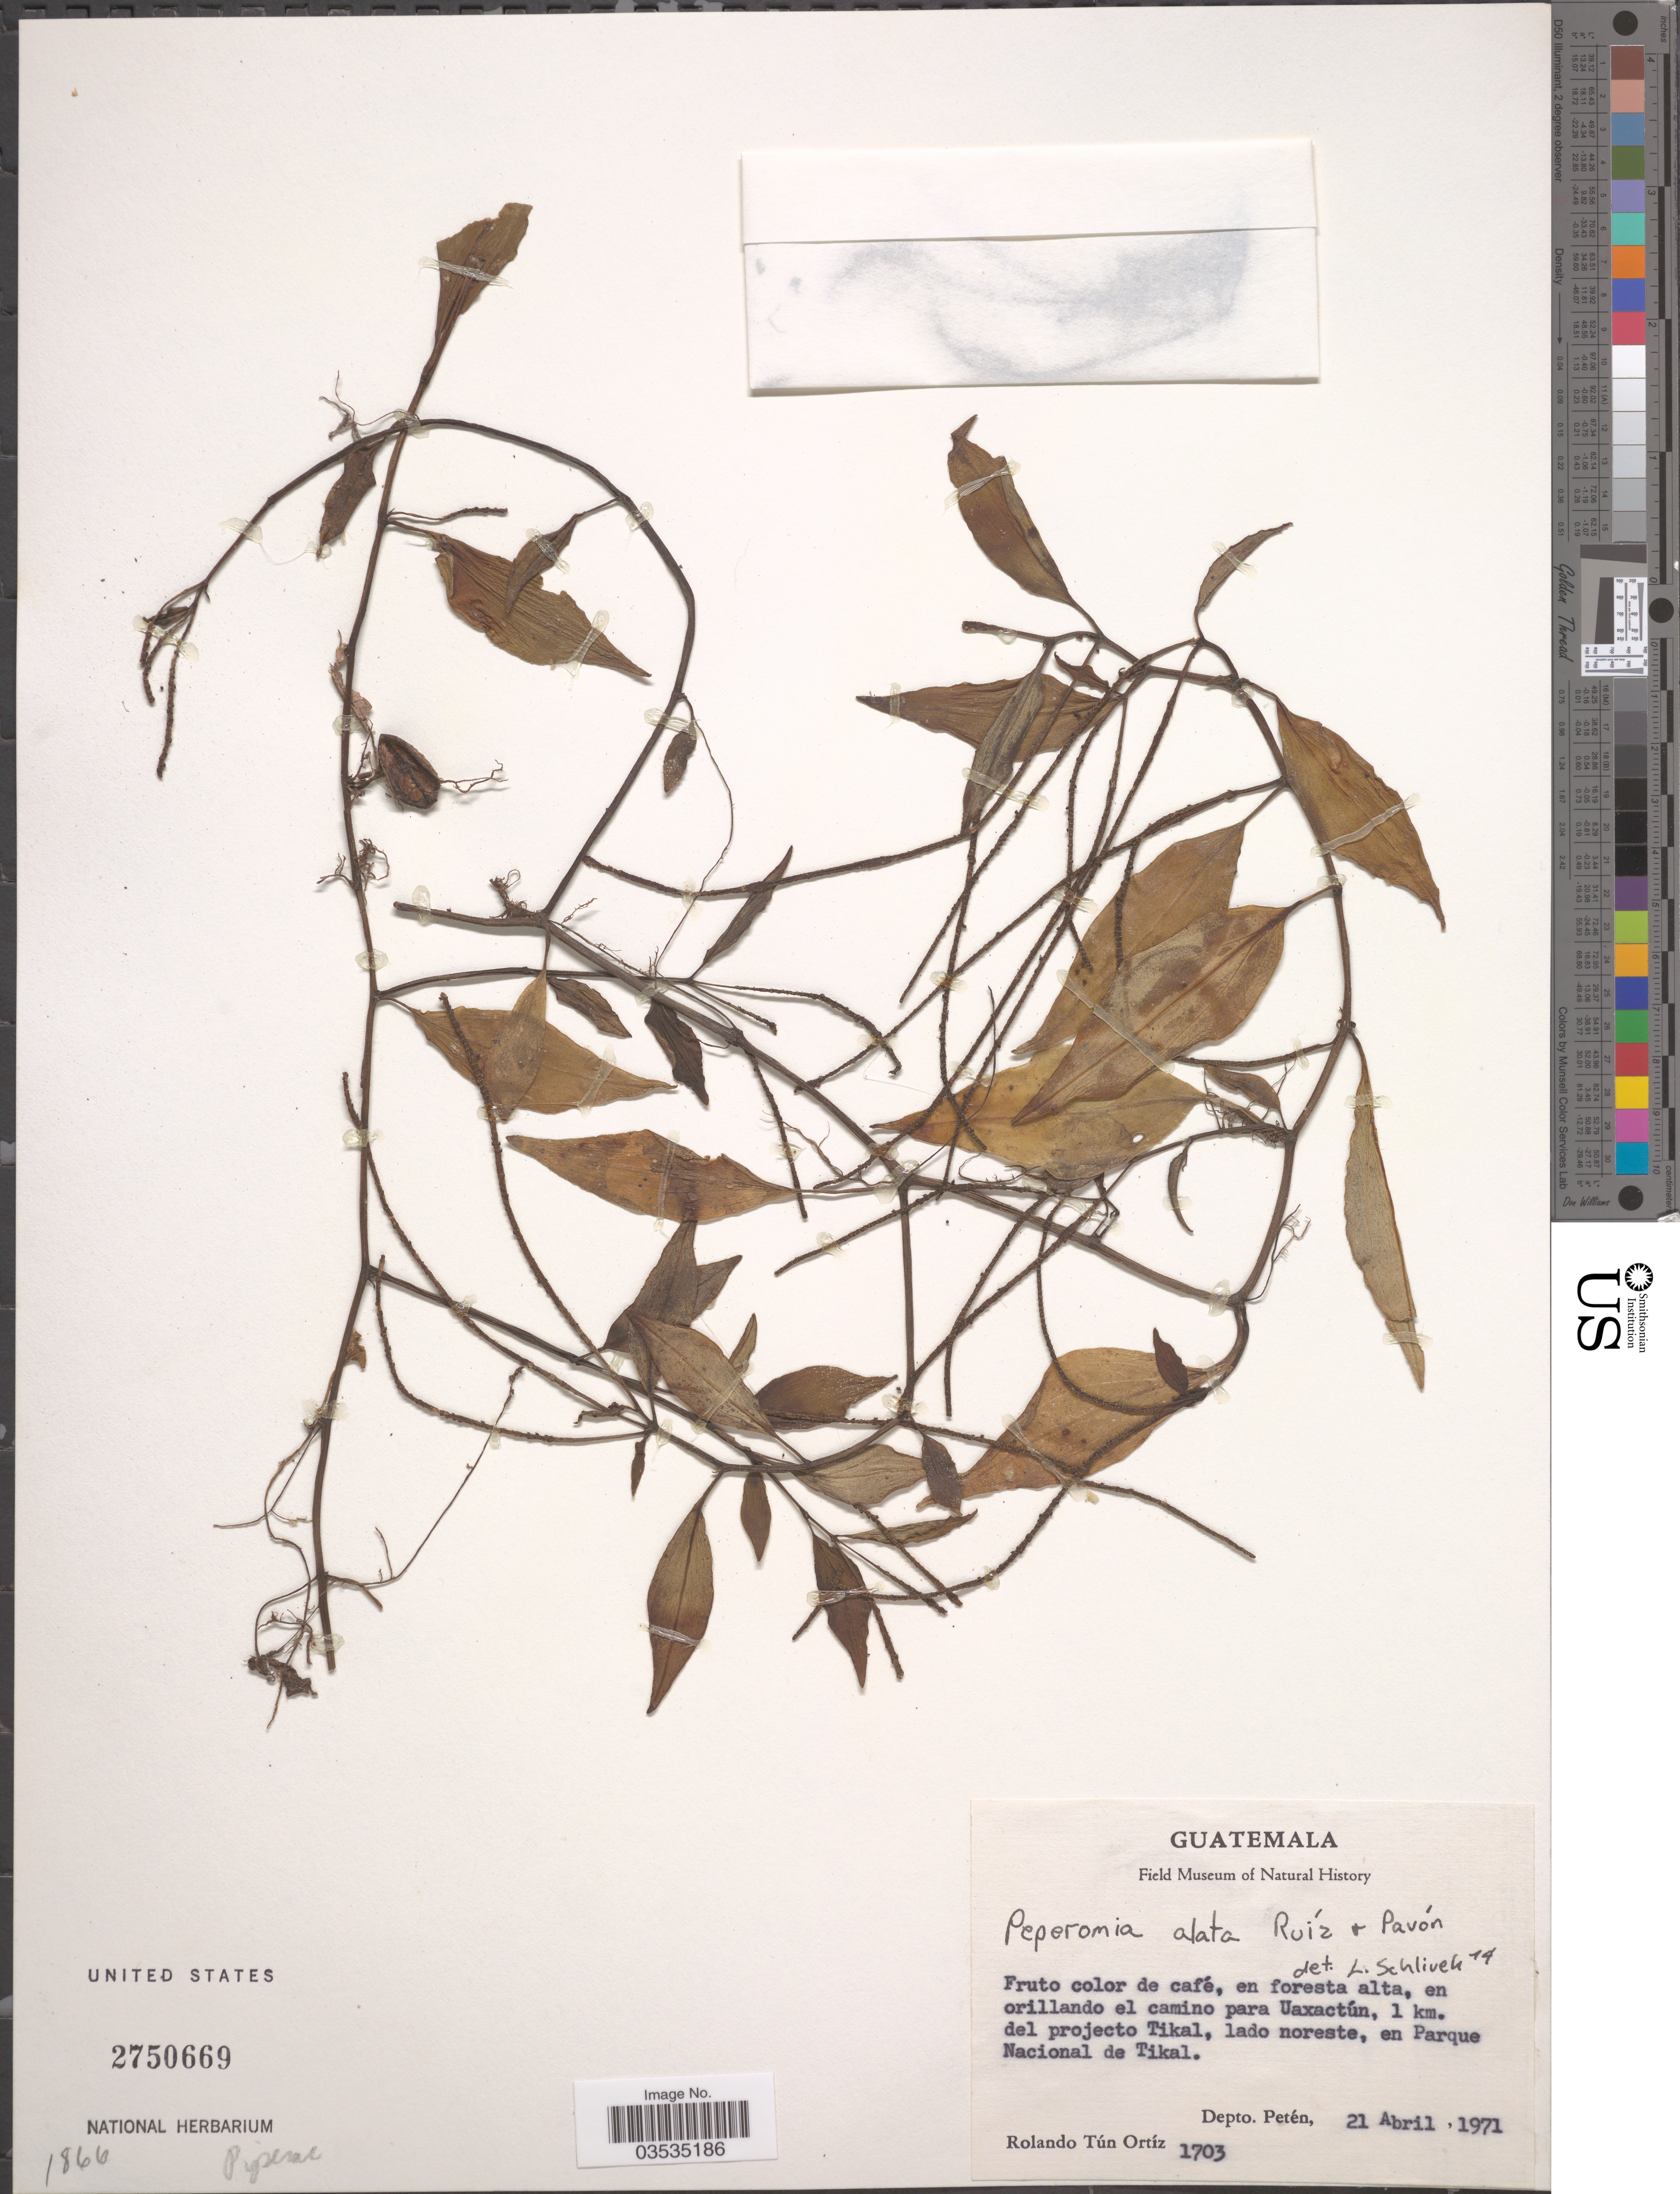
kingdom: Plantae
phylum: Tracheophyta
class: Magnoliopsida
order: Piperales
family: Piperaceae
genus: Peperomia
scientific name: Peperomia glabella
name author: (Sw.) A. Dietr.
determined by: Jiménez, José Estaban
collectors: R. T. Ortíz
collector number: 1703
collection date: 1971-04-21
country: Guatemala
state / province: El Peten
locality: En orillando el camino para Uaxactún, 1 km. del projecto Tikal, lado noreste, en Parque Nacional de Tikal. Depto. Petén.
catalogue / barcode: US 2750669